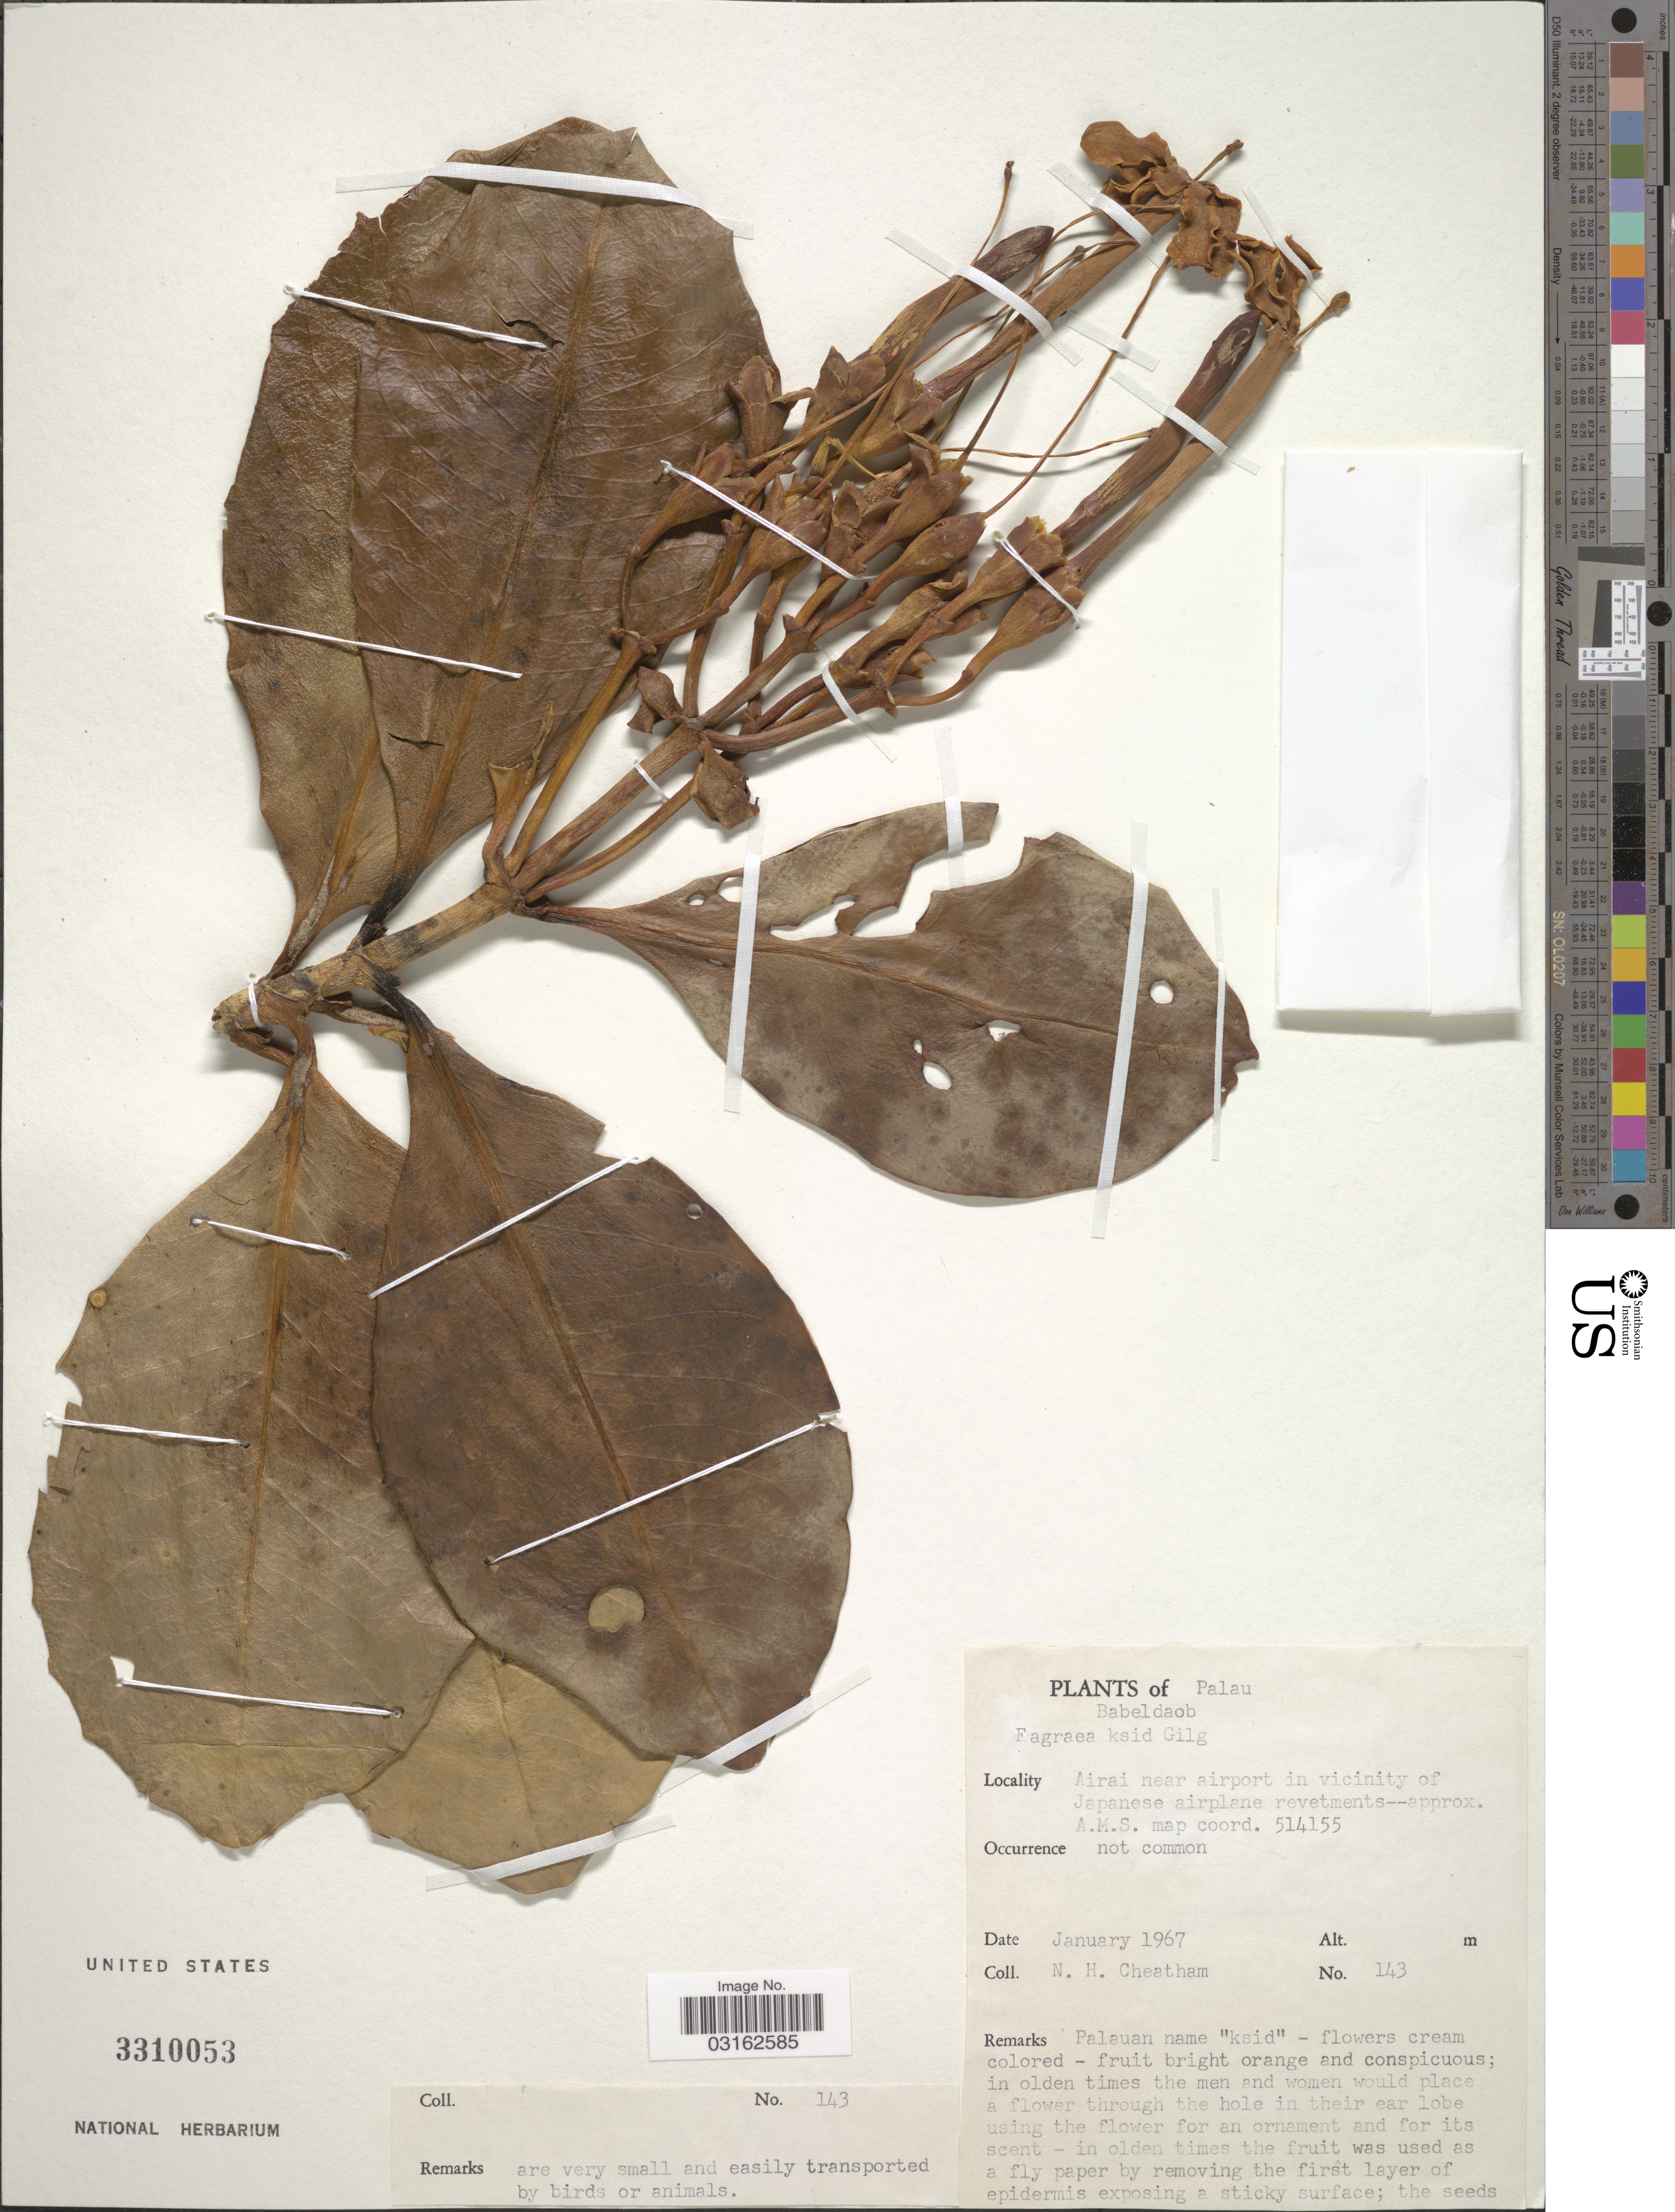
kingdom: Plantae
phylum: Tracheophyta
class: Magnoliopsida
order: Gentianales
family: Gentianaceae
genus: Fagraea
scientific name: Fagraea ksid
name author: Gilg & Benedict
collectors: N. H. Cheatham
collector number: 143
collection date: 1967-01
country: Palau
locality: Palau. Babeldaob. Airai near airport in vicinity of Japanese airplane revetments--approx. A.M.S. map coord. 514155.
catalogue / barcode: US 3310053